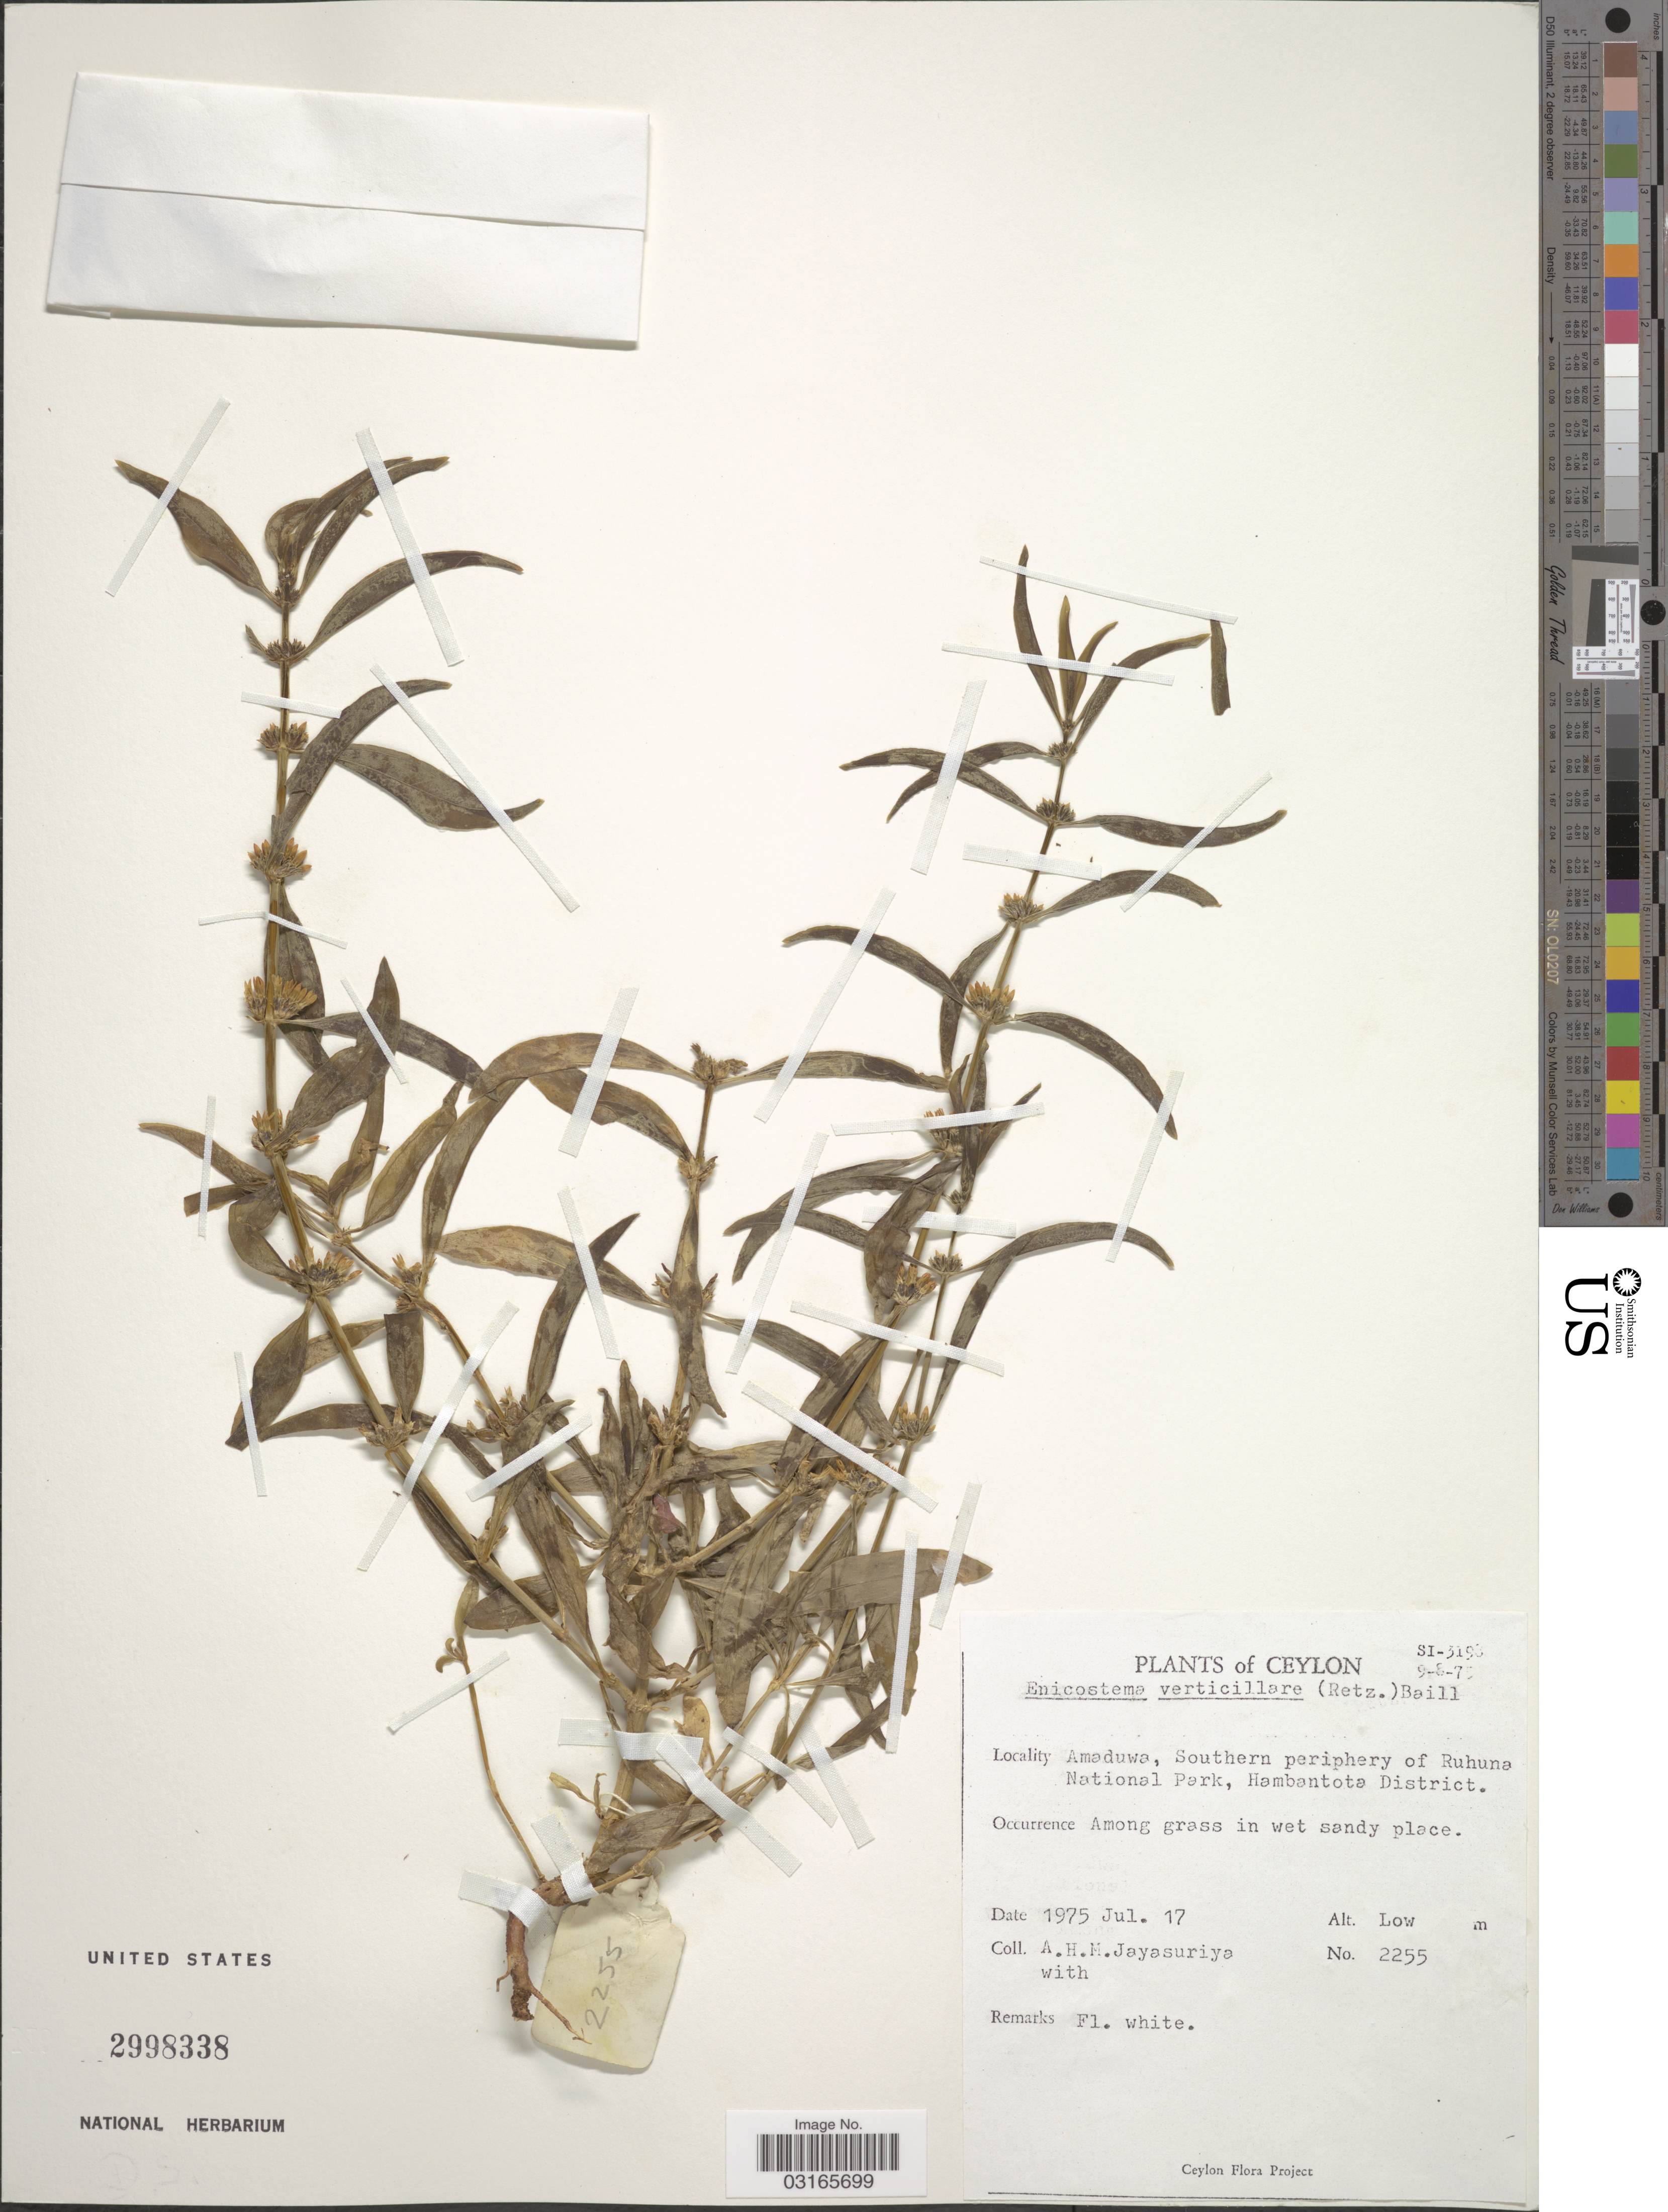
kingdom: Plantae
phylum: Tracheophyta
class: Magnoliopsida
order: Gentianales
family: Gentianaceae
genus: Enicostema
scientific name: Enicostema verticillare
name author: (Retz.) Baill.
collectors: A. H. Jayasuriya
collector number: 2255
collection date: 1975-07-17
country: Sri Lanka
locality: Ceylon. Amaduwa, Southern periphery of Ruhuna National Park, Hambantota District.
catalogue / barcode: US 2998338